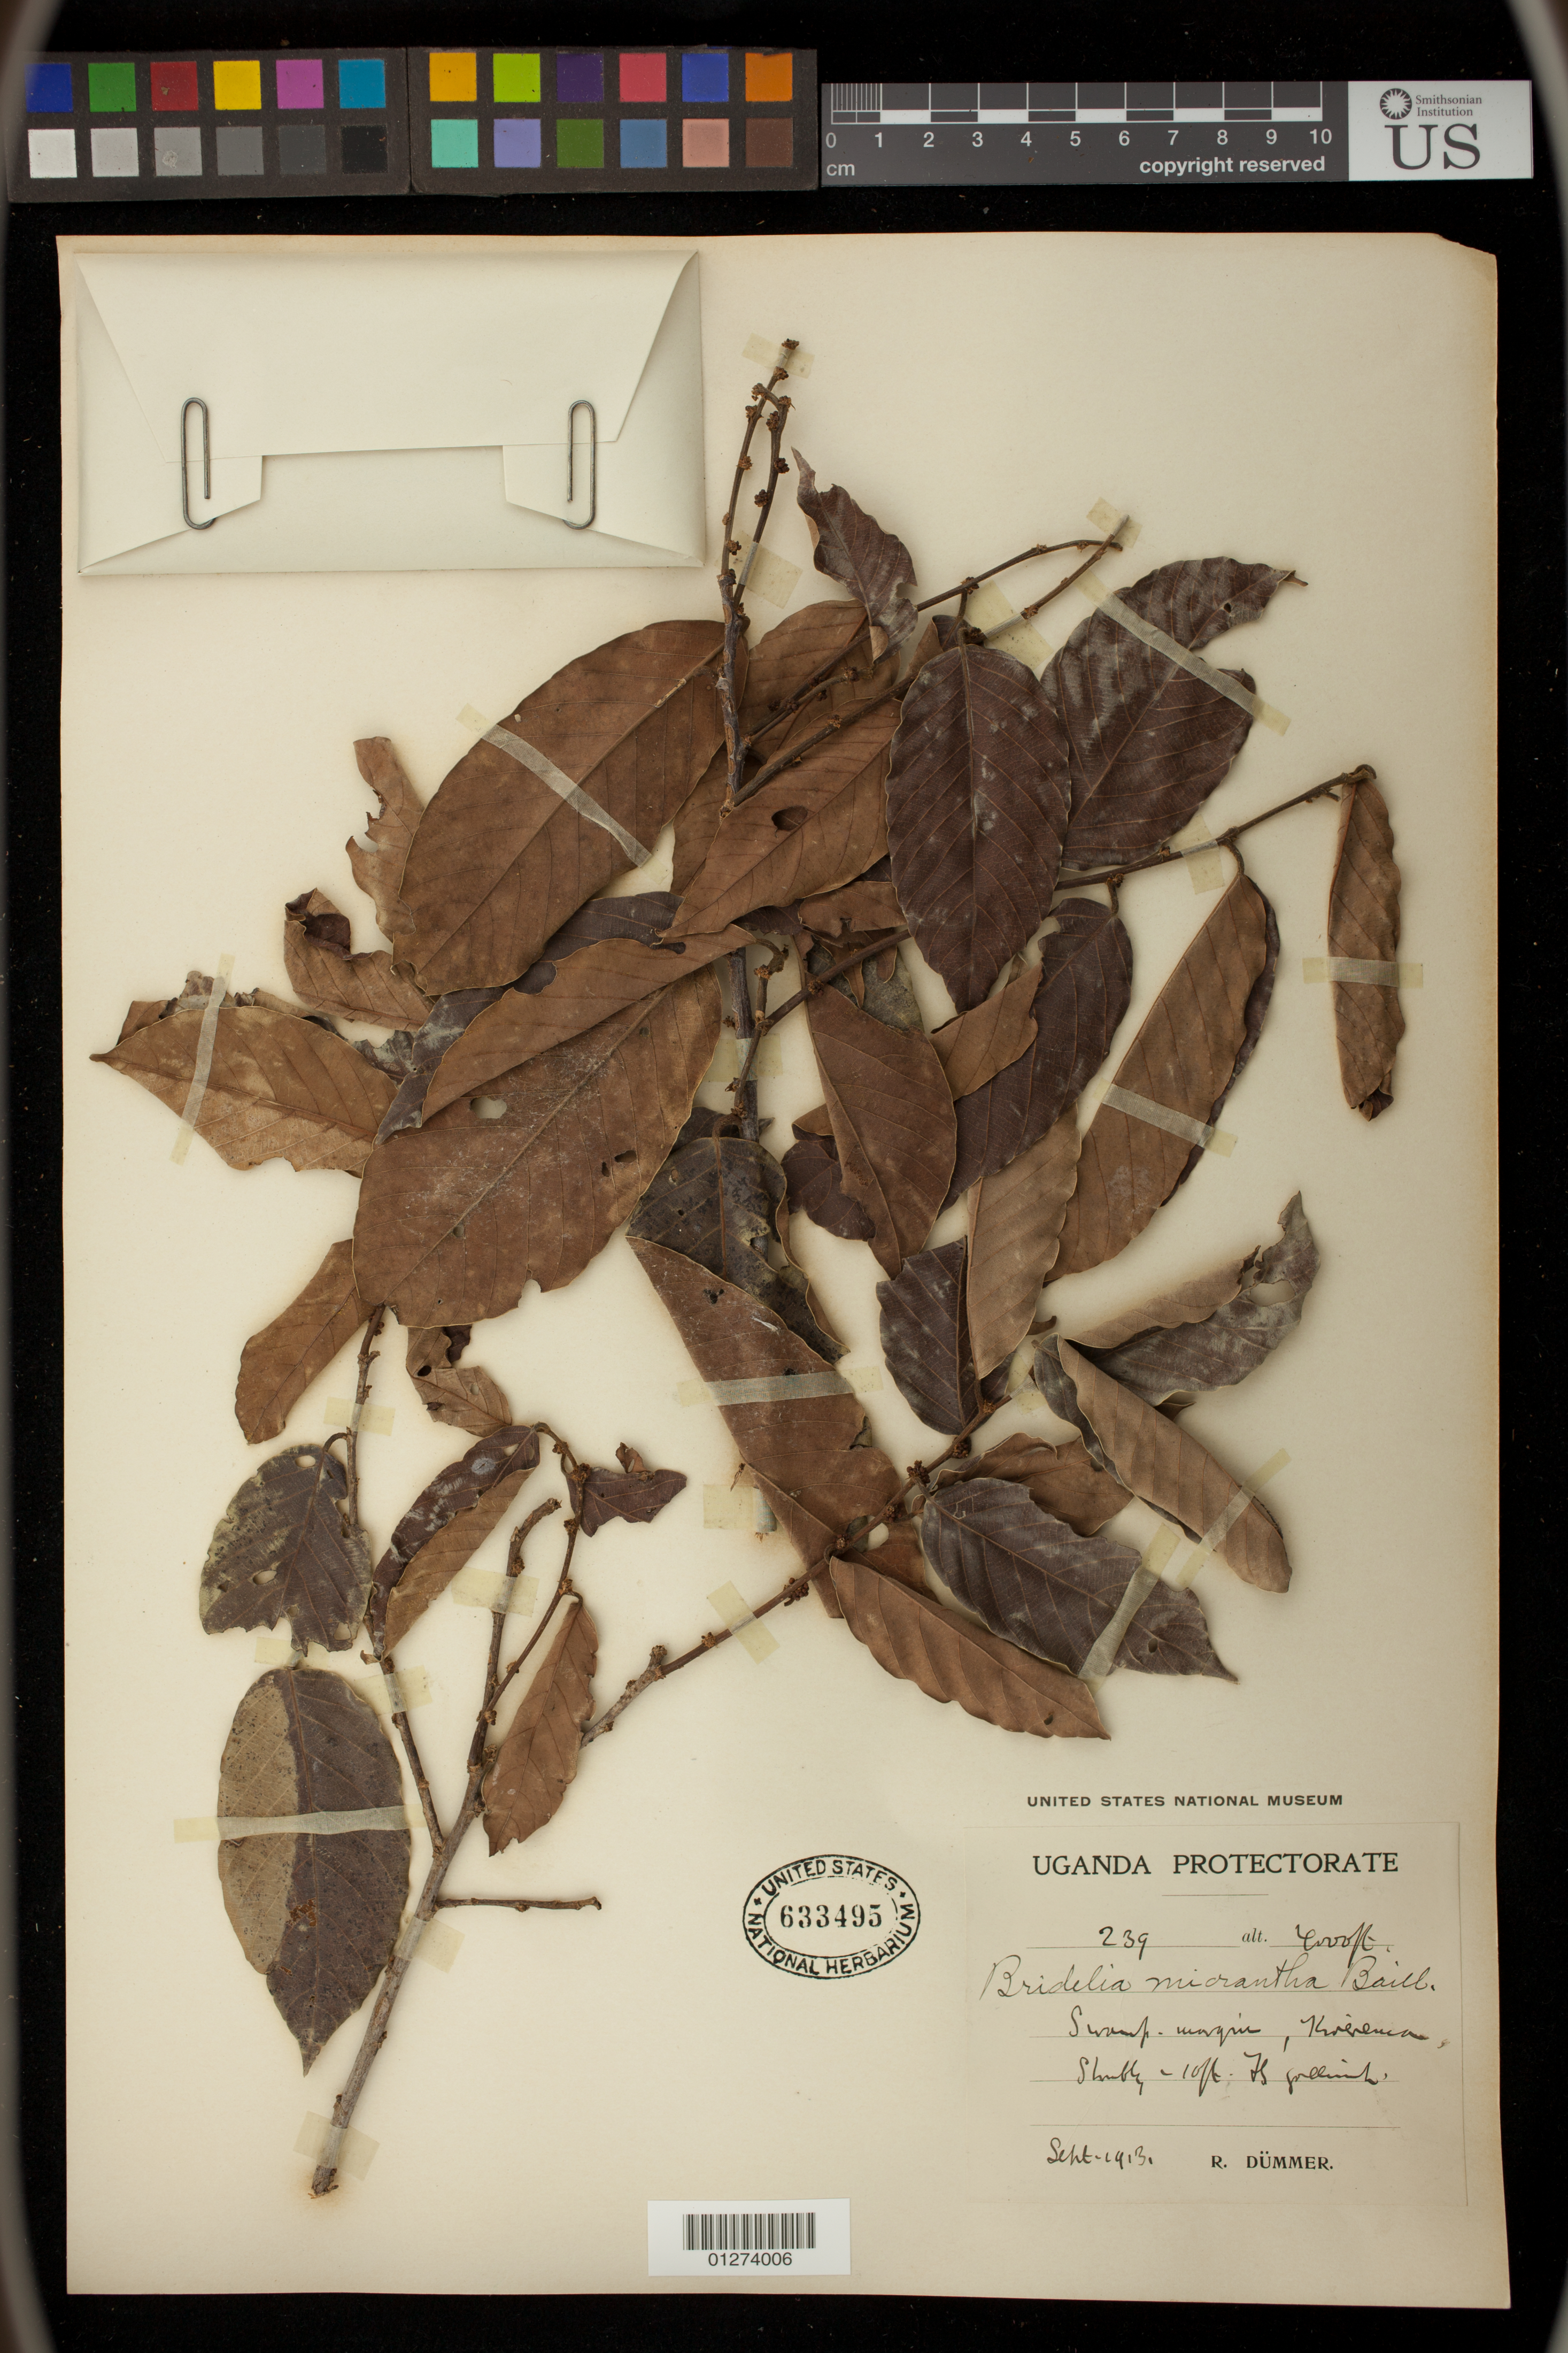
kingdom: Plantae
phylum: Tracheophyta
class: Magnoliopsida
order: Malpighiales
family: Phyllanthaceae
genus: Bridelia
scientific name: Bridelia micrantha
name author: (Hochst.) Baill.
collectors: R. Dümmer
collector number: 239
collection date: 1913-09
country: Uganda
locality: Uganda Protectorate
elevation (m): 1219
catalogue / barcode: US 633495